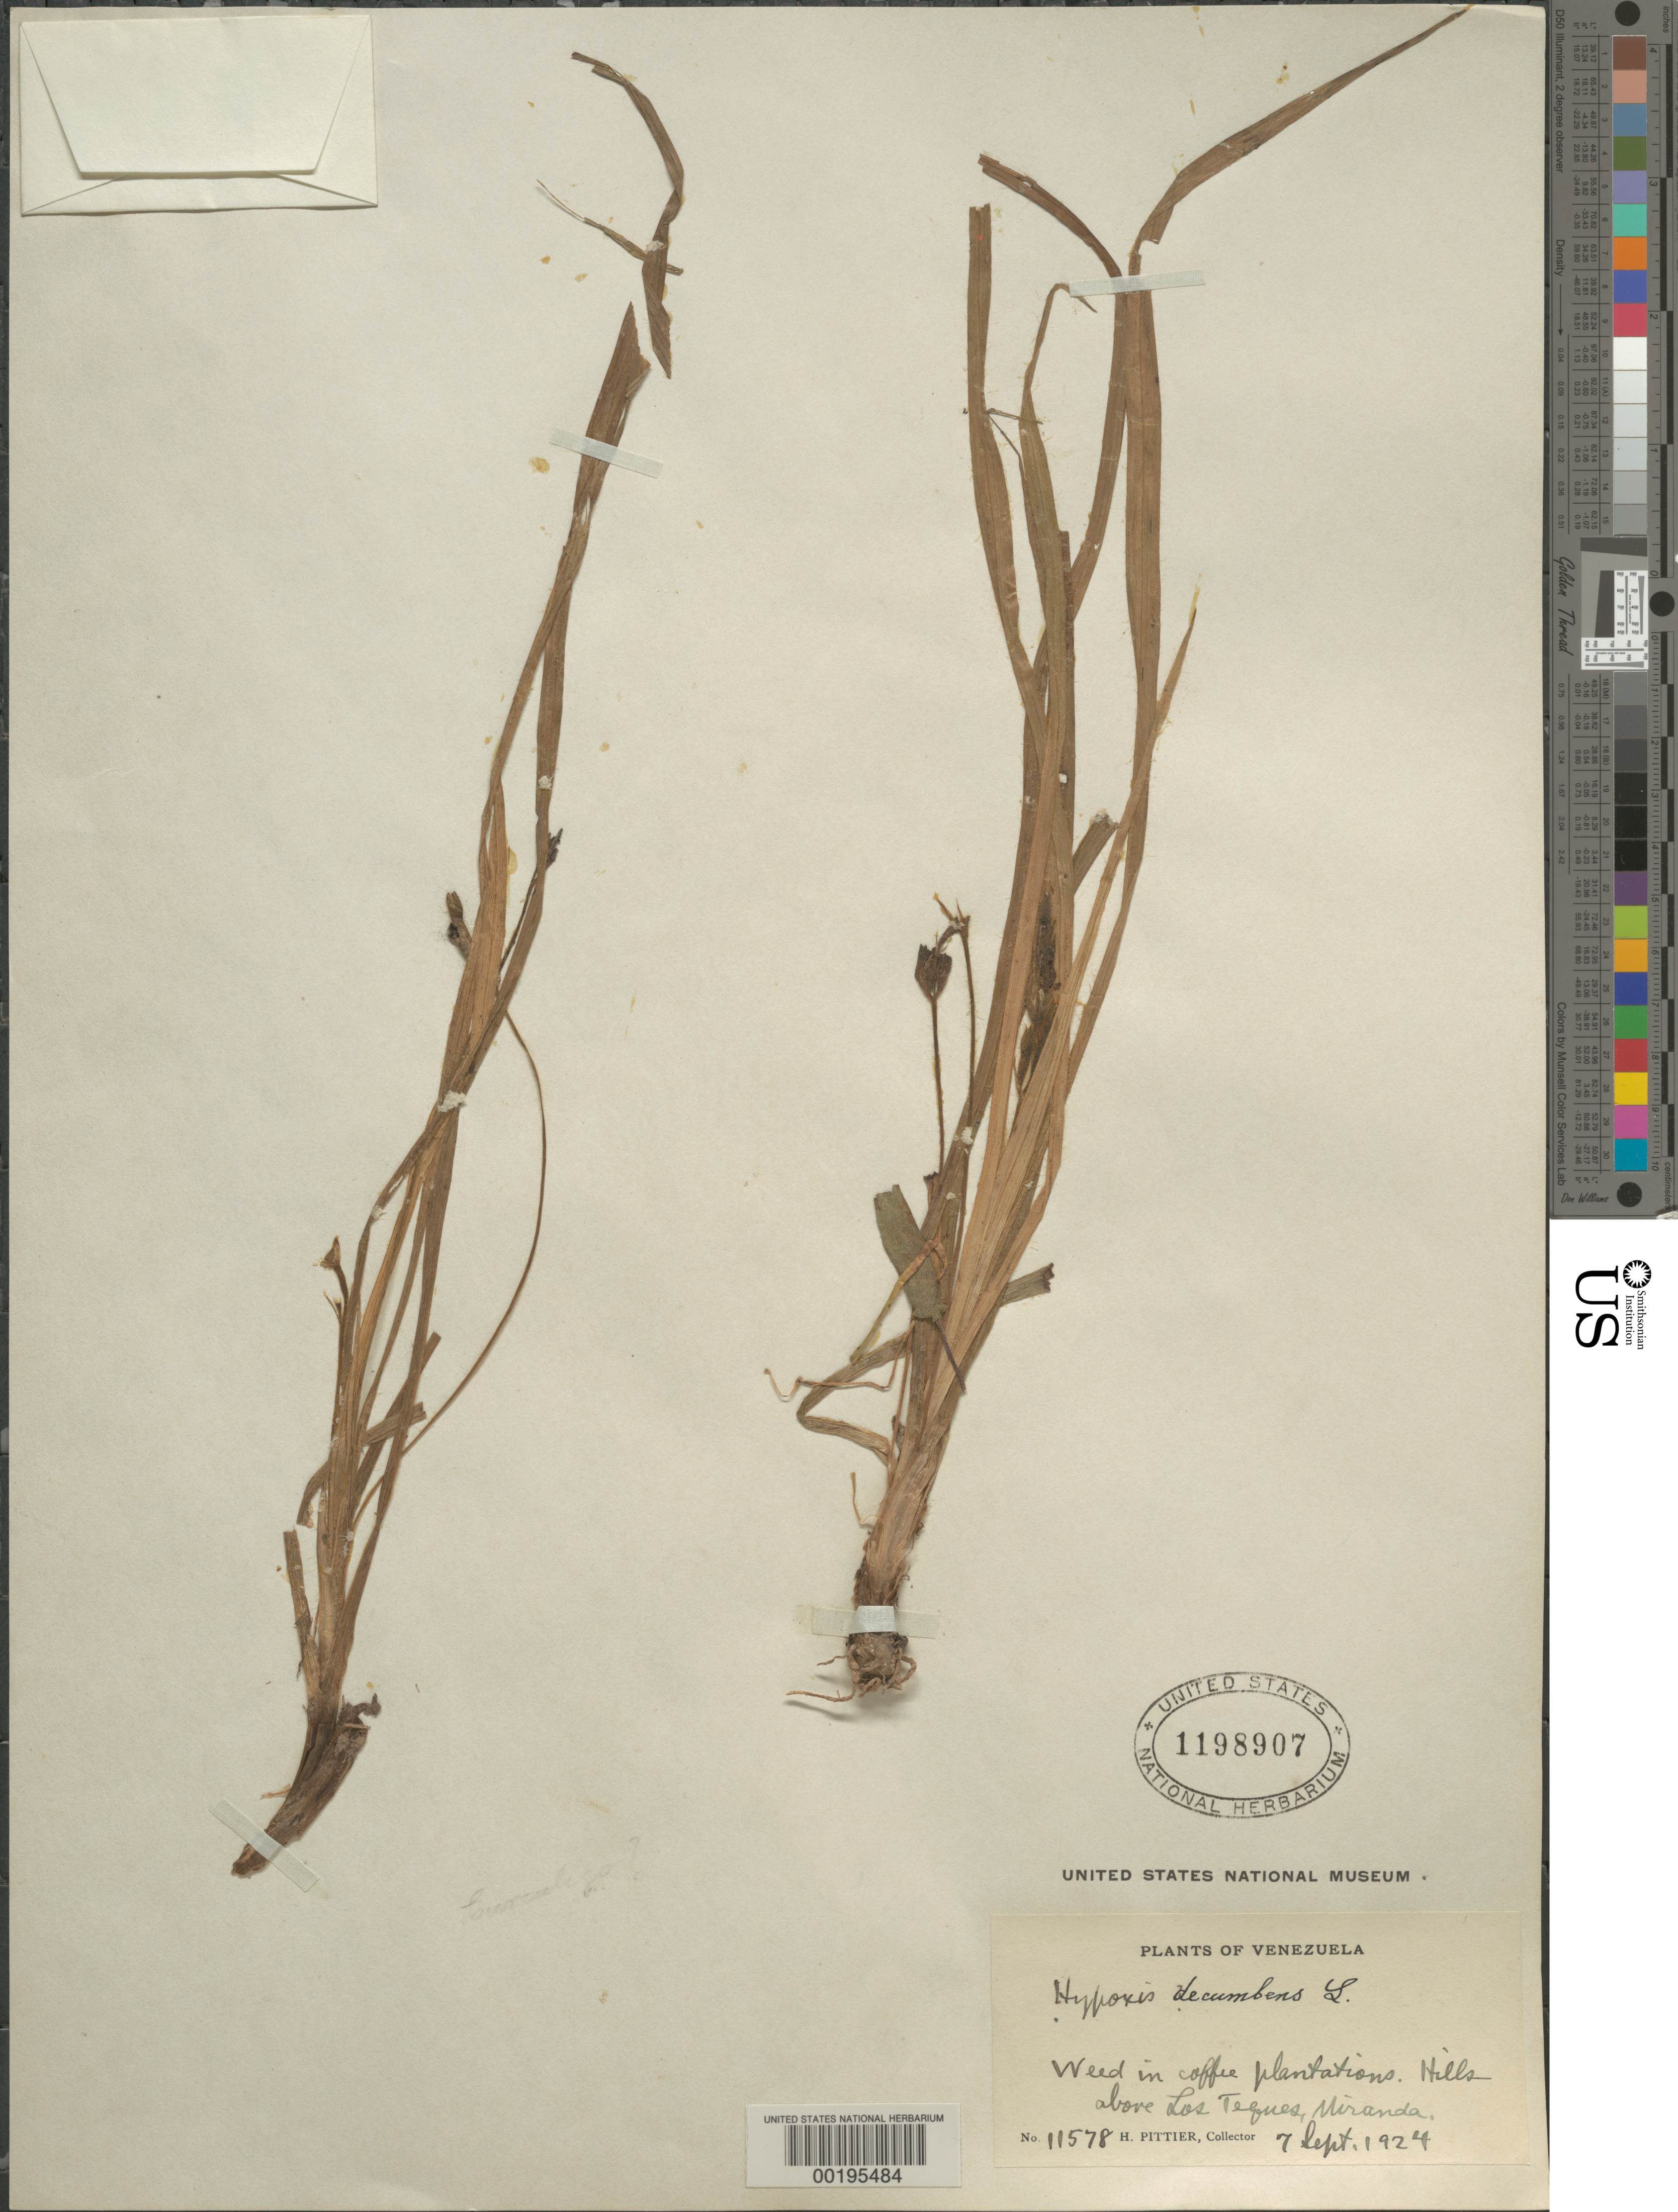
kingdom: Plantae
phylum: Tracheophyta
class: Liliopsida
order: Asparagales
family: Hypoxidaceae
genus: Hypoxis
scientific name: Hypoxis decumbens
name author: L.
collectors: H. F. Pittier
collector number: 11578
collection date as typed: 07 Sep 1924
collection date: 1924-09-07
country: Venezuela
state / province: Miranda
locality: Hills above los teques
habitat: Coffee plantation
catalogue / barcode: US 1198907